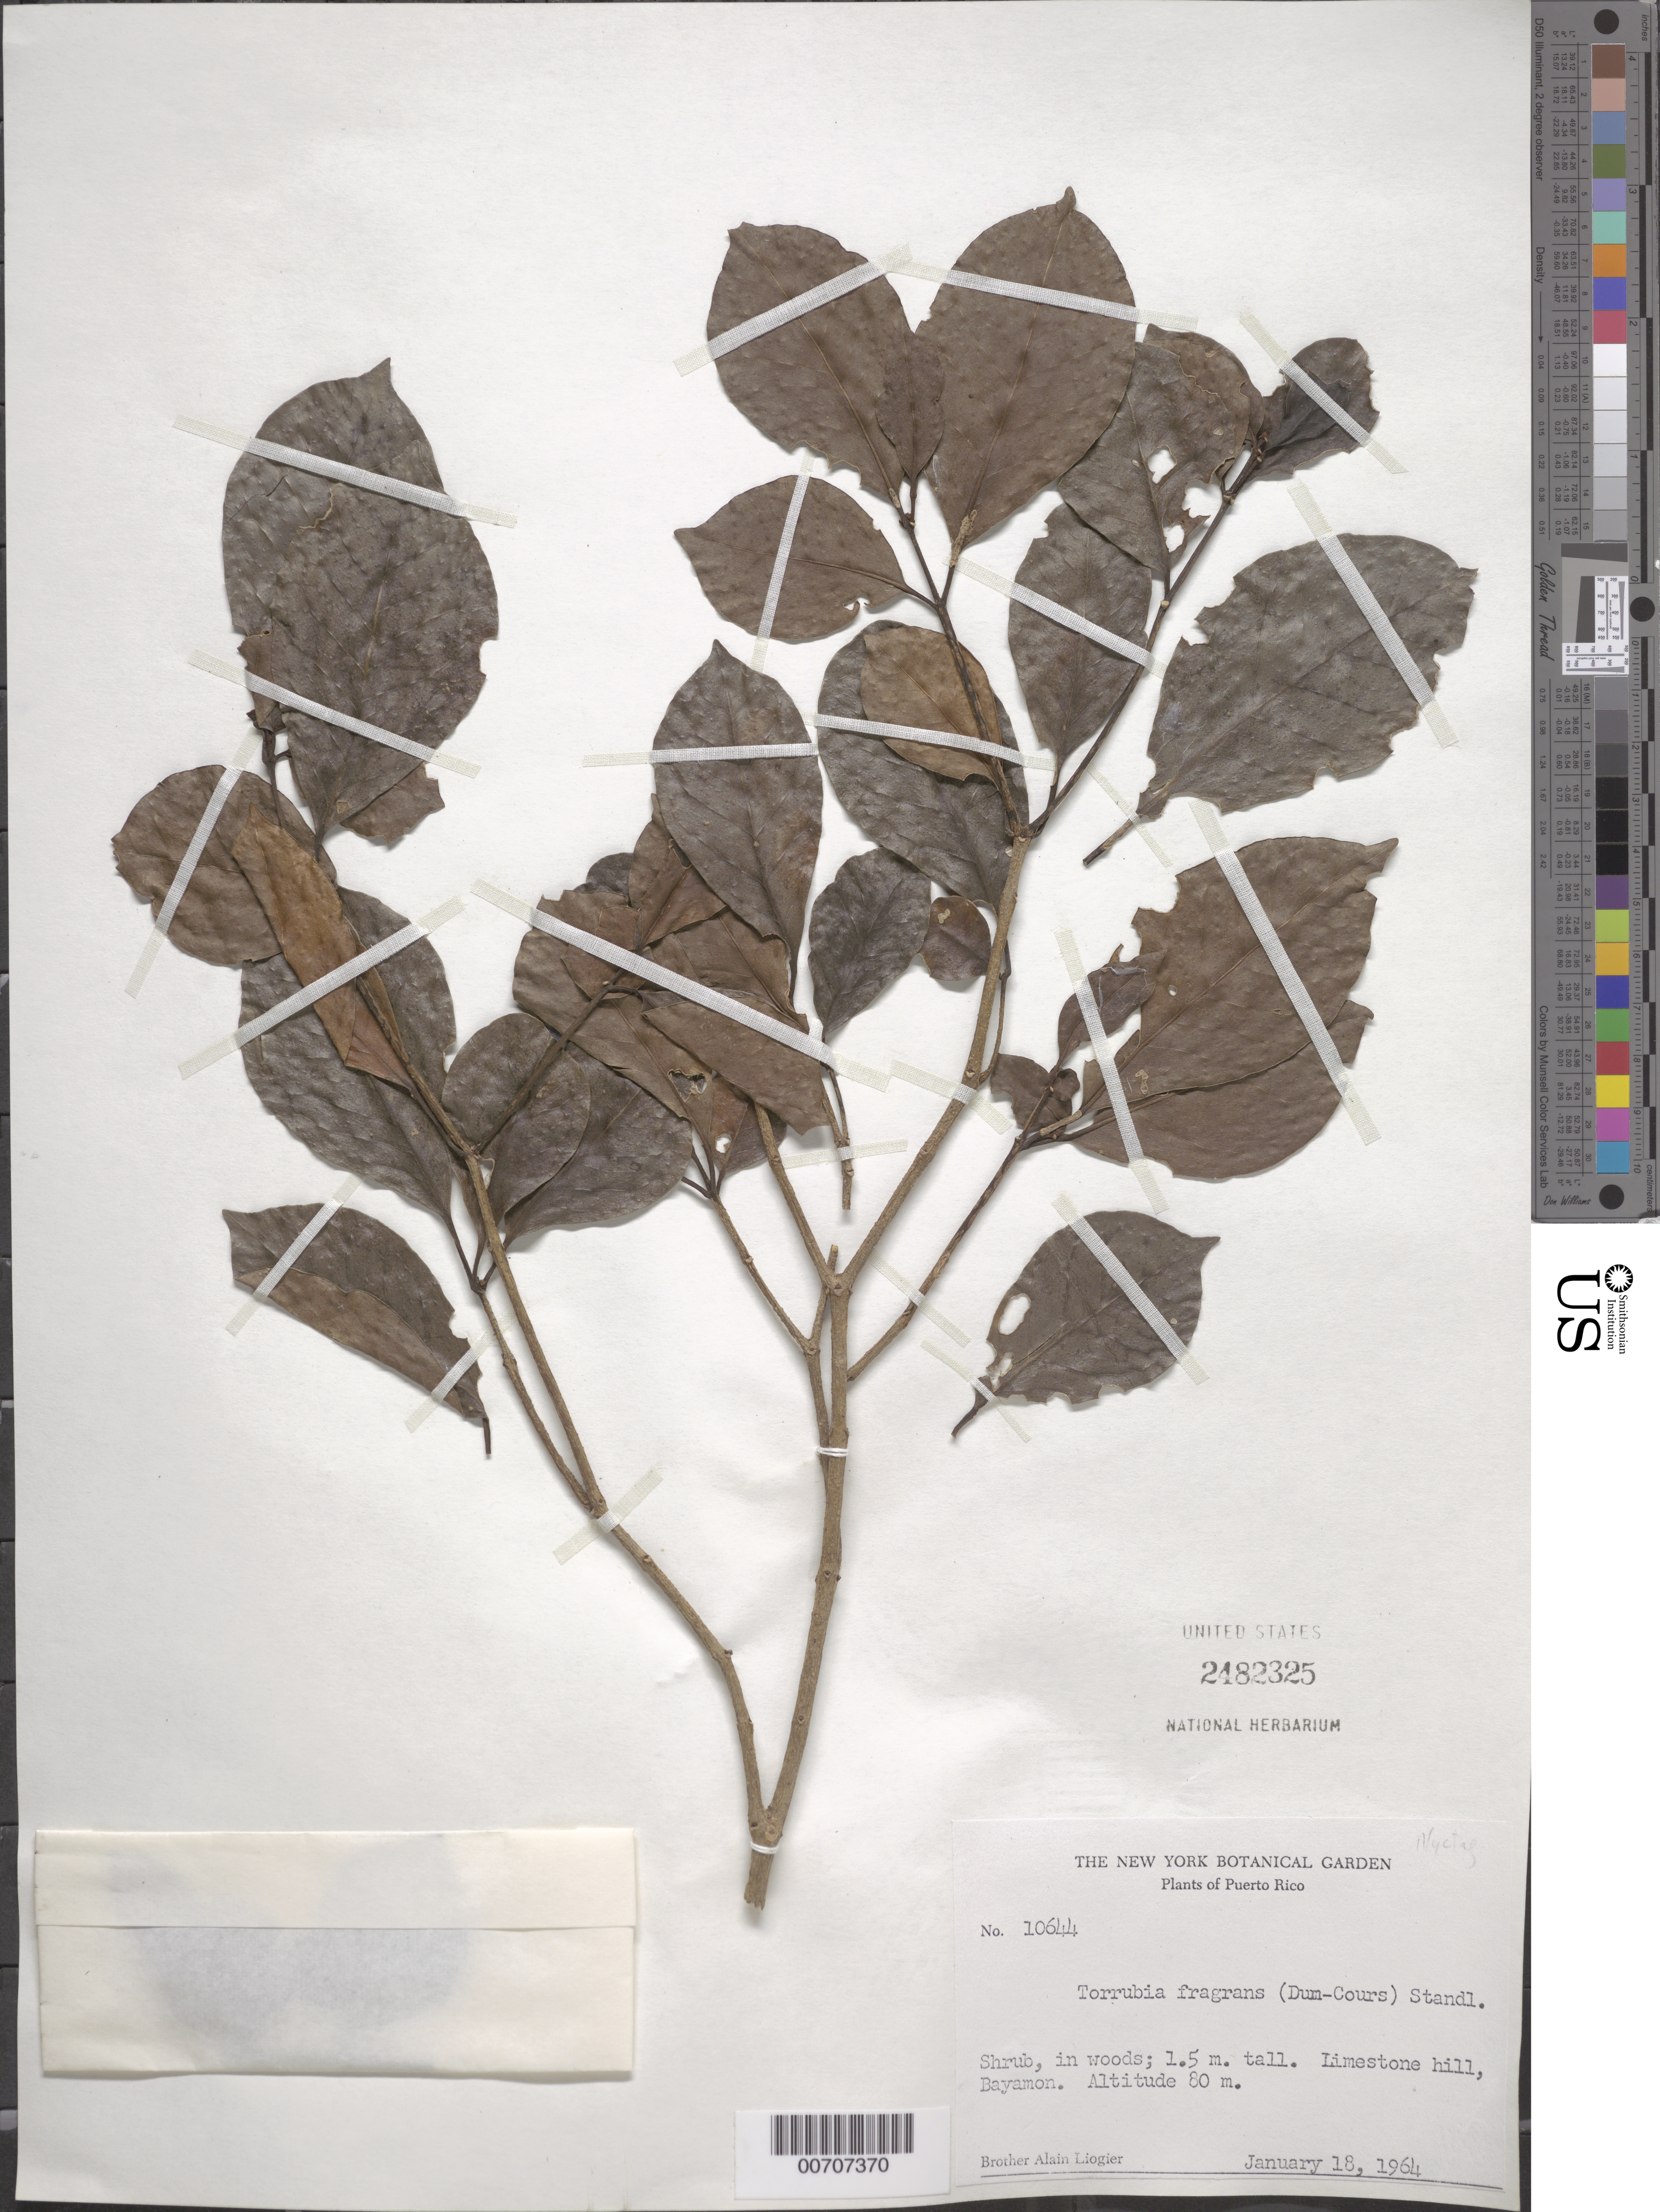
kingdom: Plantae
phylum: Tracheophyta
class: Magnoliopsida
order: Caryophyllales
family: Nyctaginaceae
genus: Guapira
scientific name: Guapira fragrans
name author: (Dum. Cours.) Little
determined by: Strong, Mark T., (BOT), Smithsonian Institution - National Museum of Natural History (UNITED STATES)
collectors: A. H. Liogier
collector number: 10644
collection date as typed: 18 Jan 1964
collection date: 1964-01-18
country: Puerto Rico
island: Greater Antilles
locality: Bayamon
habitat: In woods.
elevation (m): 80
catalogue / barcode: US 2482325